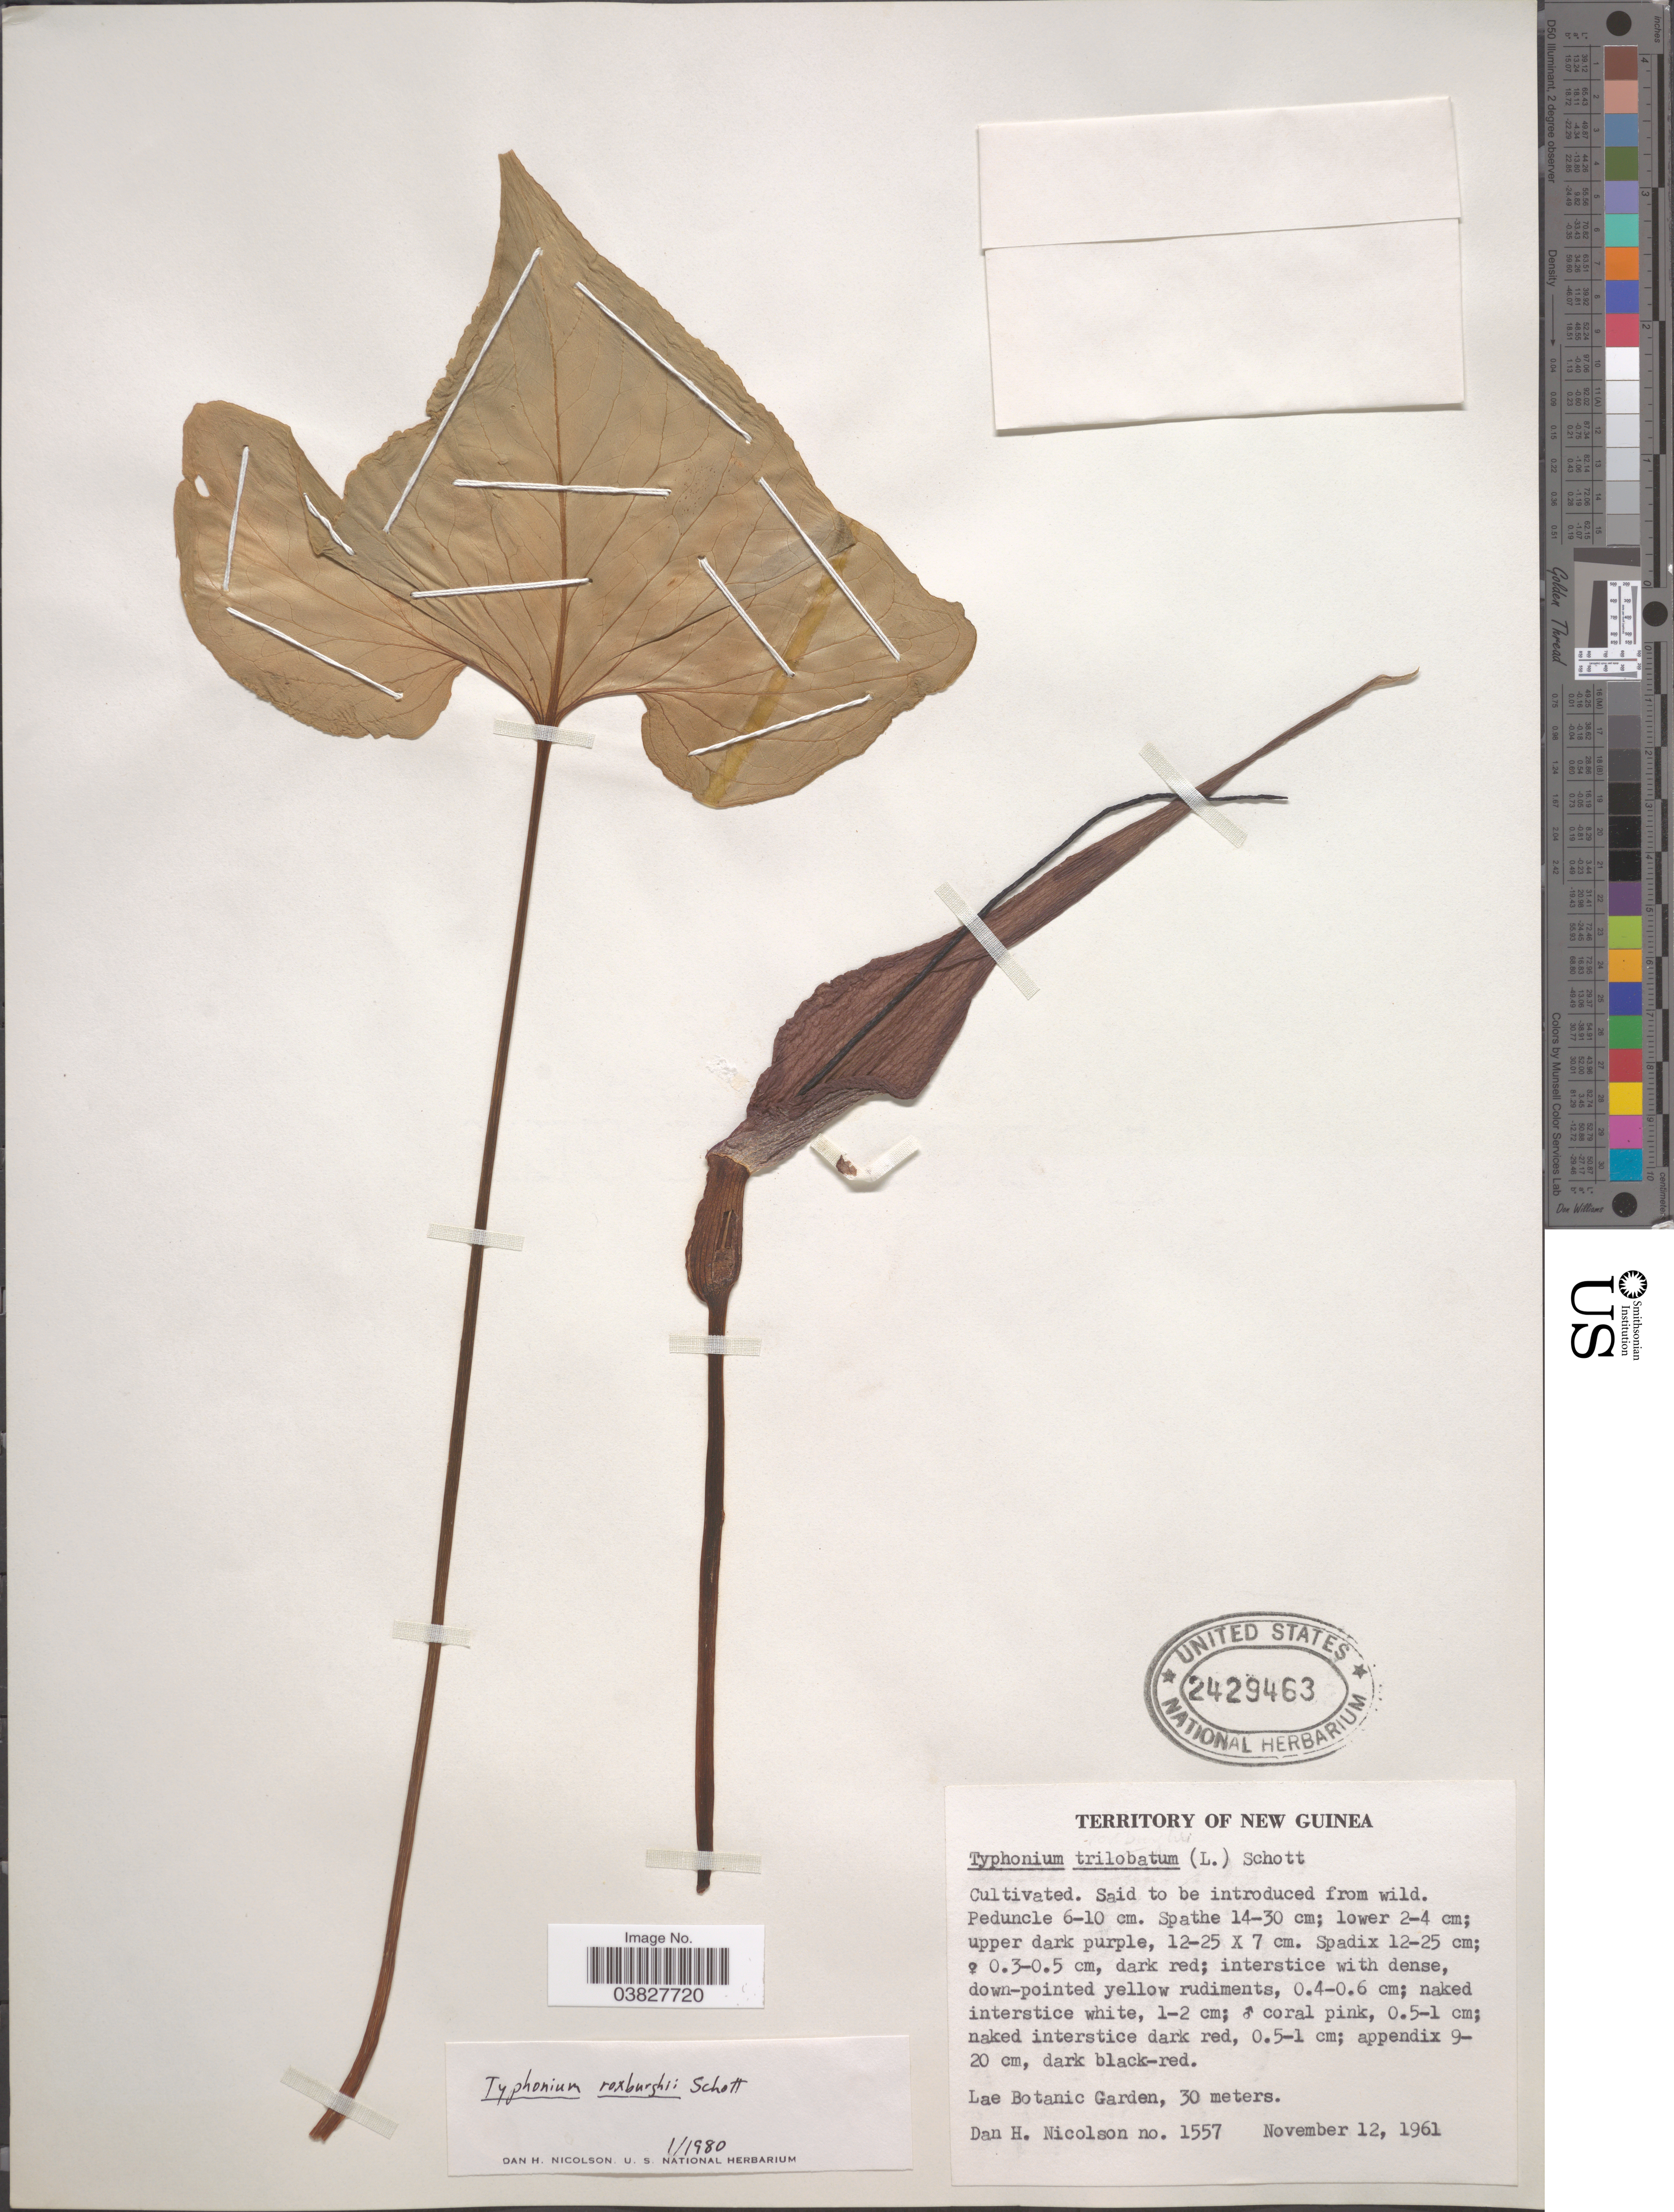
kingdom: Plantae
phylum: Tracheophyta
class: Liliopsida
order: Alismatales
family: Araceae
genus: Typhonium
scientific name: Typhonium roxburghii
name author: Schott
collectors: D. H. Nicolson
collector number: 1557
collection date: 1961-11-12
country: Papua New Guinea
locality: Territory of New Guinea. Lae Botanic Garden.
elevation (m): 30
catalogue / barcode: US 2429463